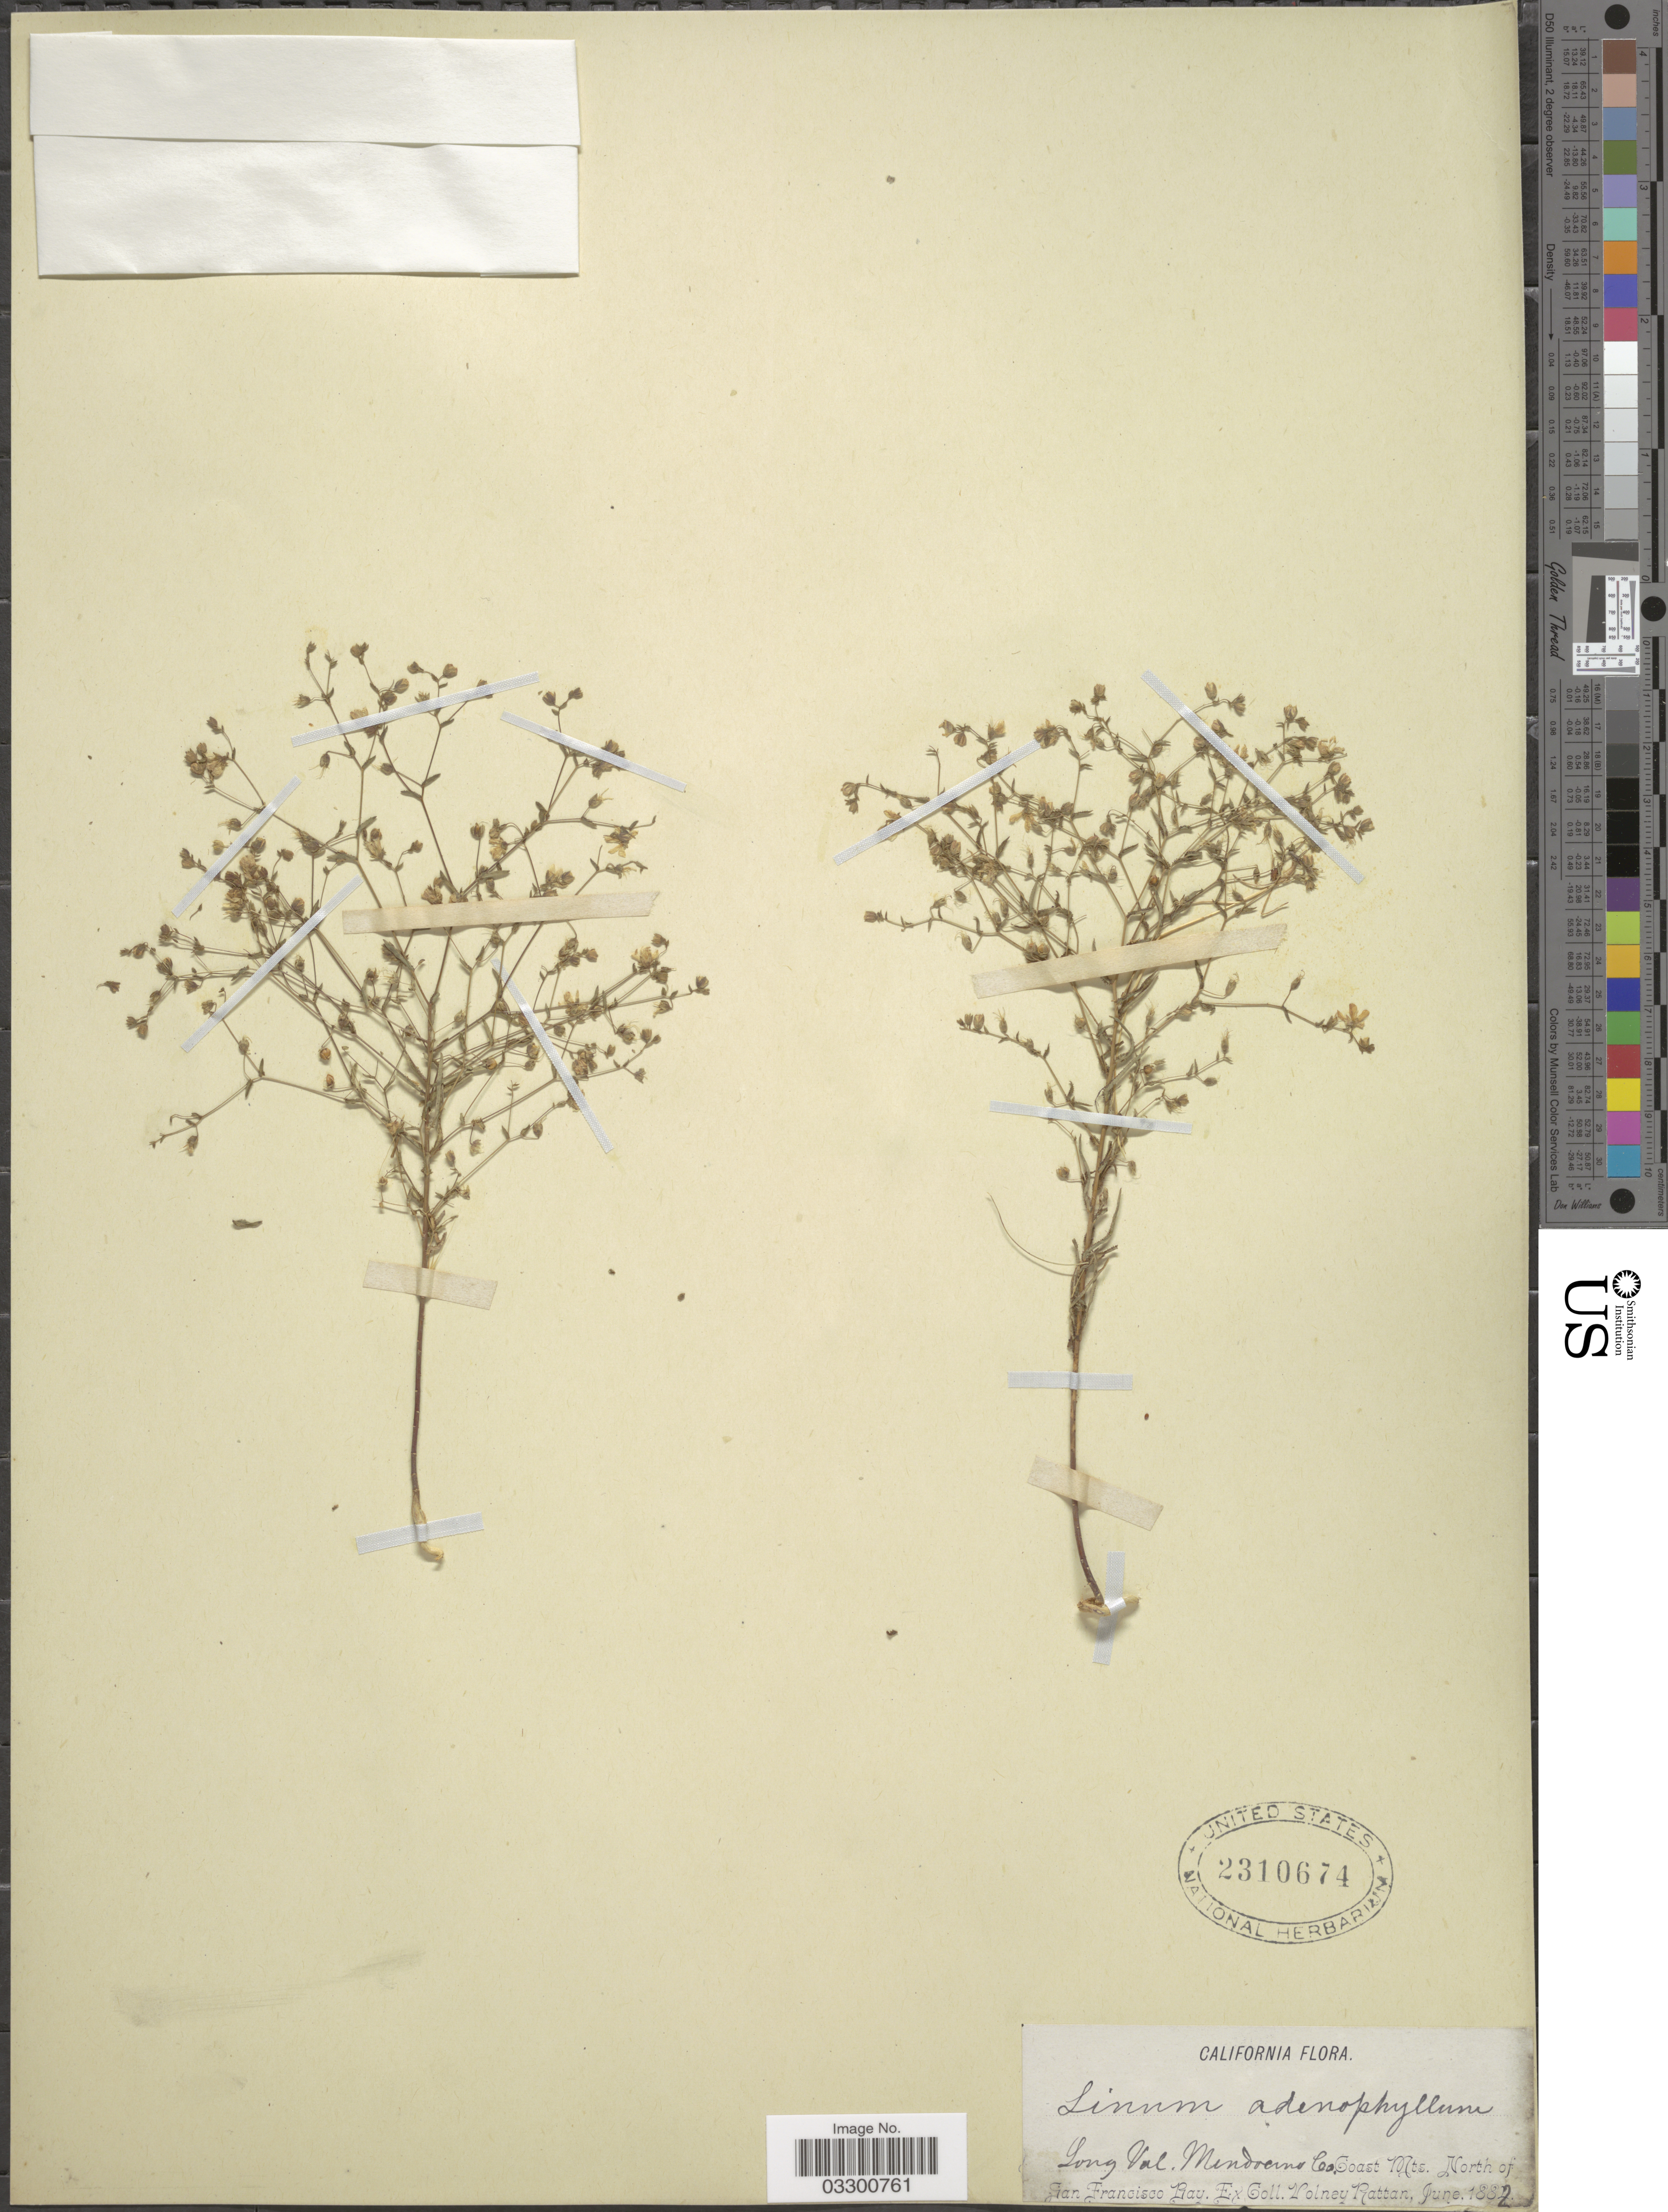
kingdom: Plantae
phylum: Tracheophyta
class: Magnoliopsida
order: Malpighiales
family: Linaceae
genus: Hesperolinon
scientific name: Hesperolinon adenophyllum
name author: (A. Gray) Small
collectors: V. Rattan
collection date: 1882-06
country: United States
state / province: California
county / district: San Francisco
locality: Long Val. Mendocino Co. Coast Mts. North of San Francisco Bay.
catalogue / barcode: US 2310674